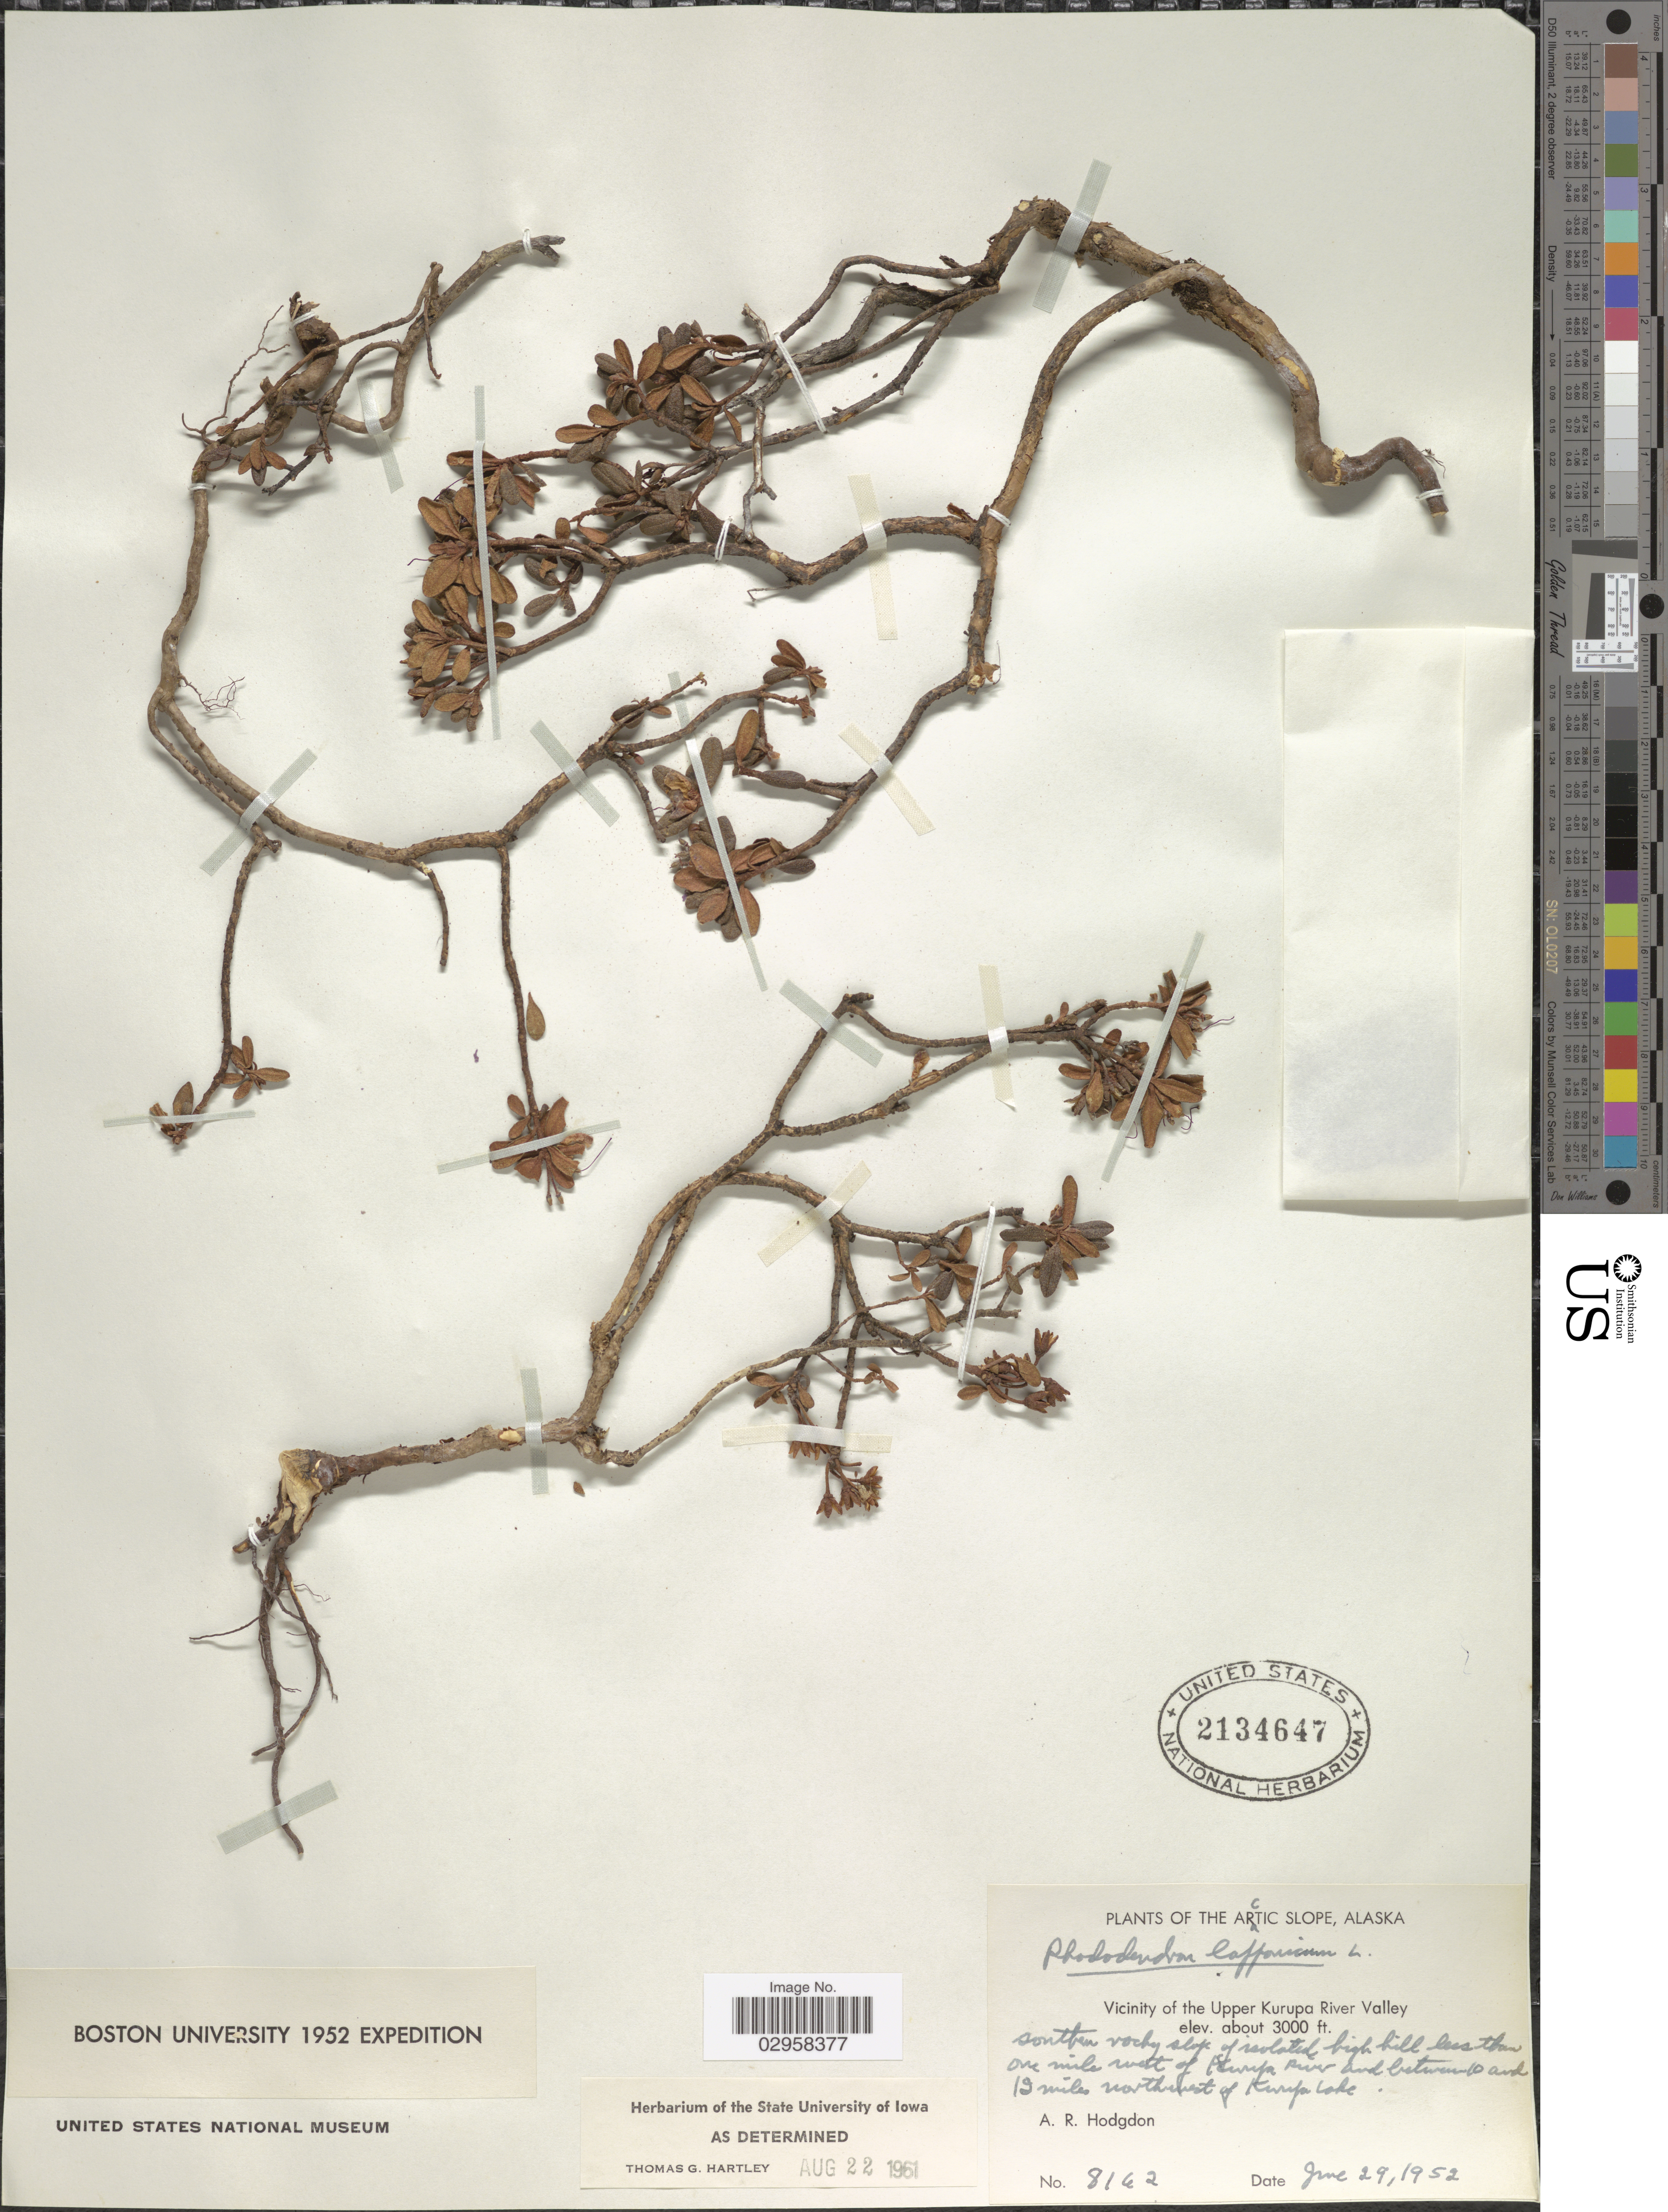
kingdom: Plantae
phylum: Tracheophyta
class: Magnoliopsida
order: Ericales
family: Ericaceae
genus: Rhododendron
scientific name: Rhododendron lapponicum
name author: (L.) Wahlenb.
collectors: A. R. Hodgdon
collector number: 8142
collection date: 1952-06-29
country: United States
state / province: Alaska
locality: The Arctic Slope. Vicinity of the Upper Kurupa River Valley. Southern rocky slope of isolated high hill less than one mile west of Kurupa River and between 10 and 19 miles northwest of Kurupa Lake.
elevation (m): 914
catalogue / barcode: US 2134647